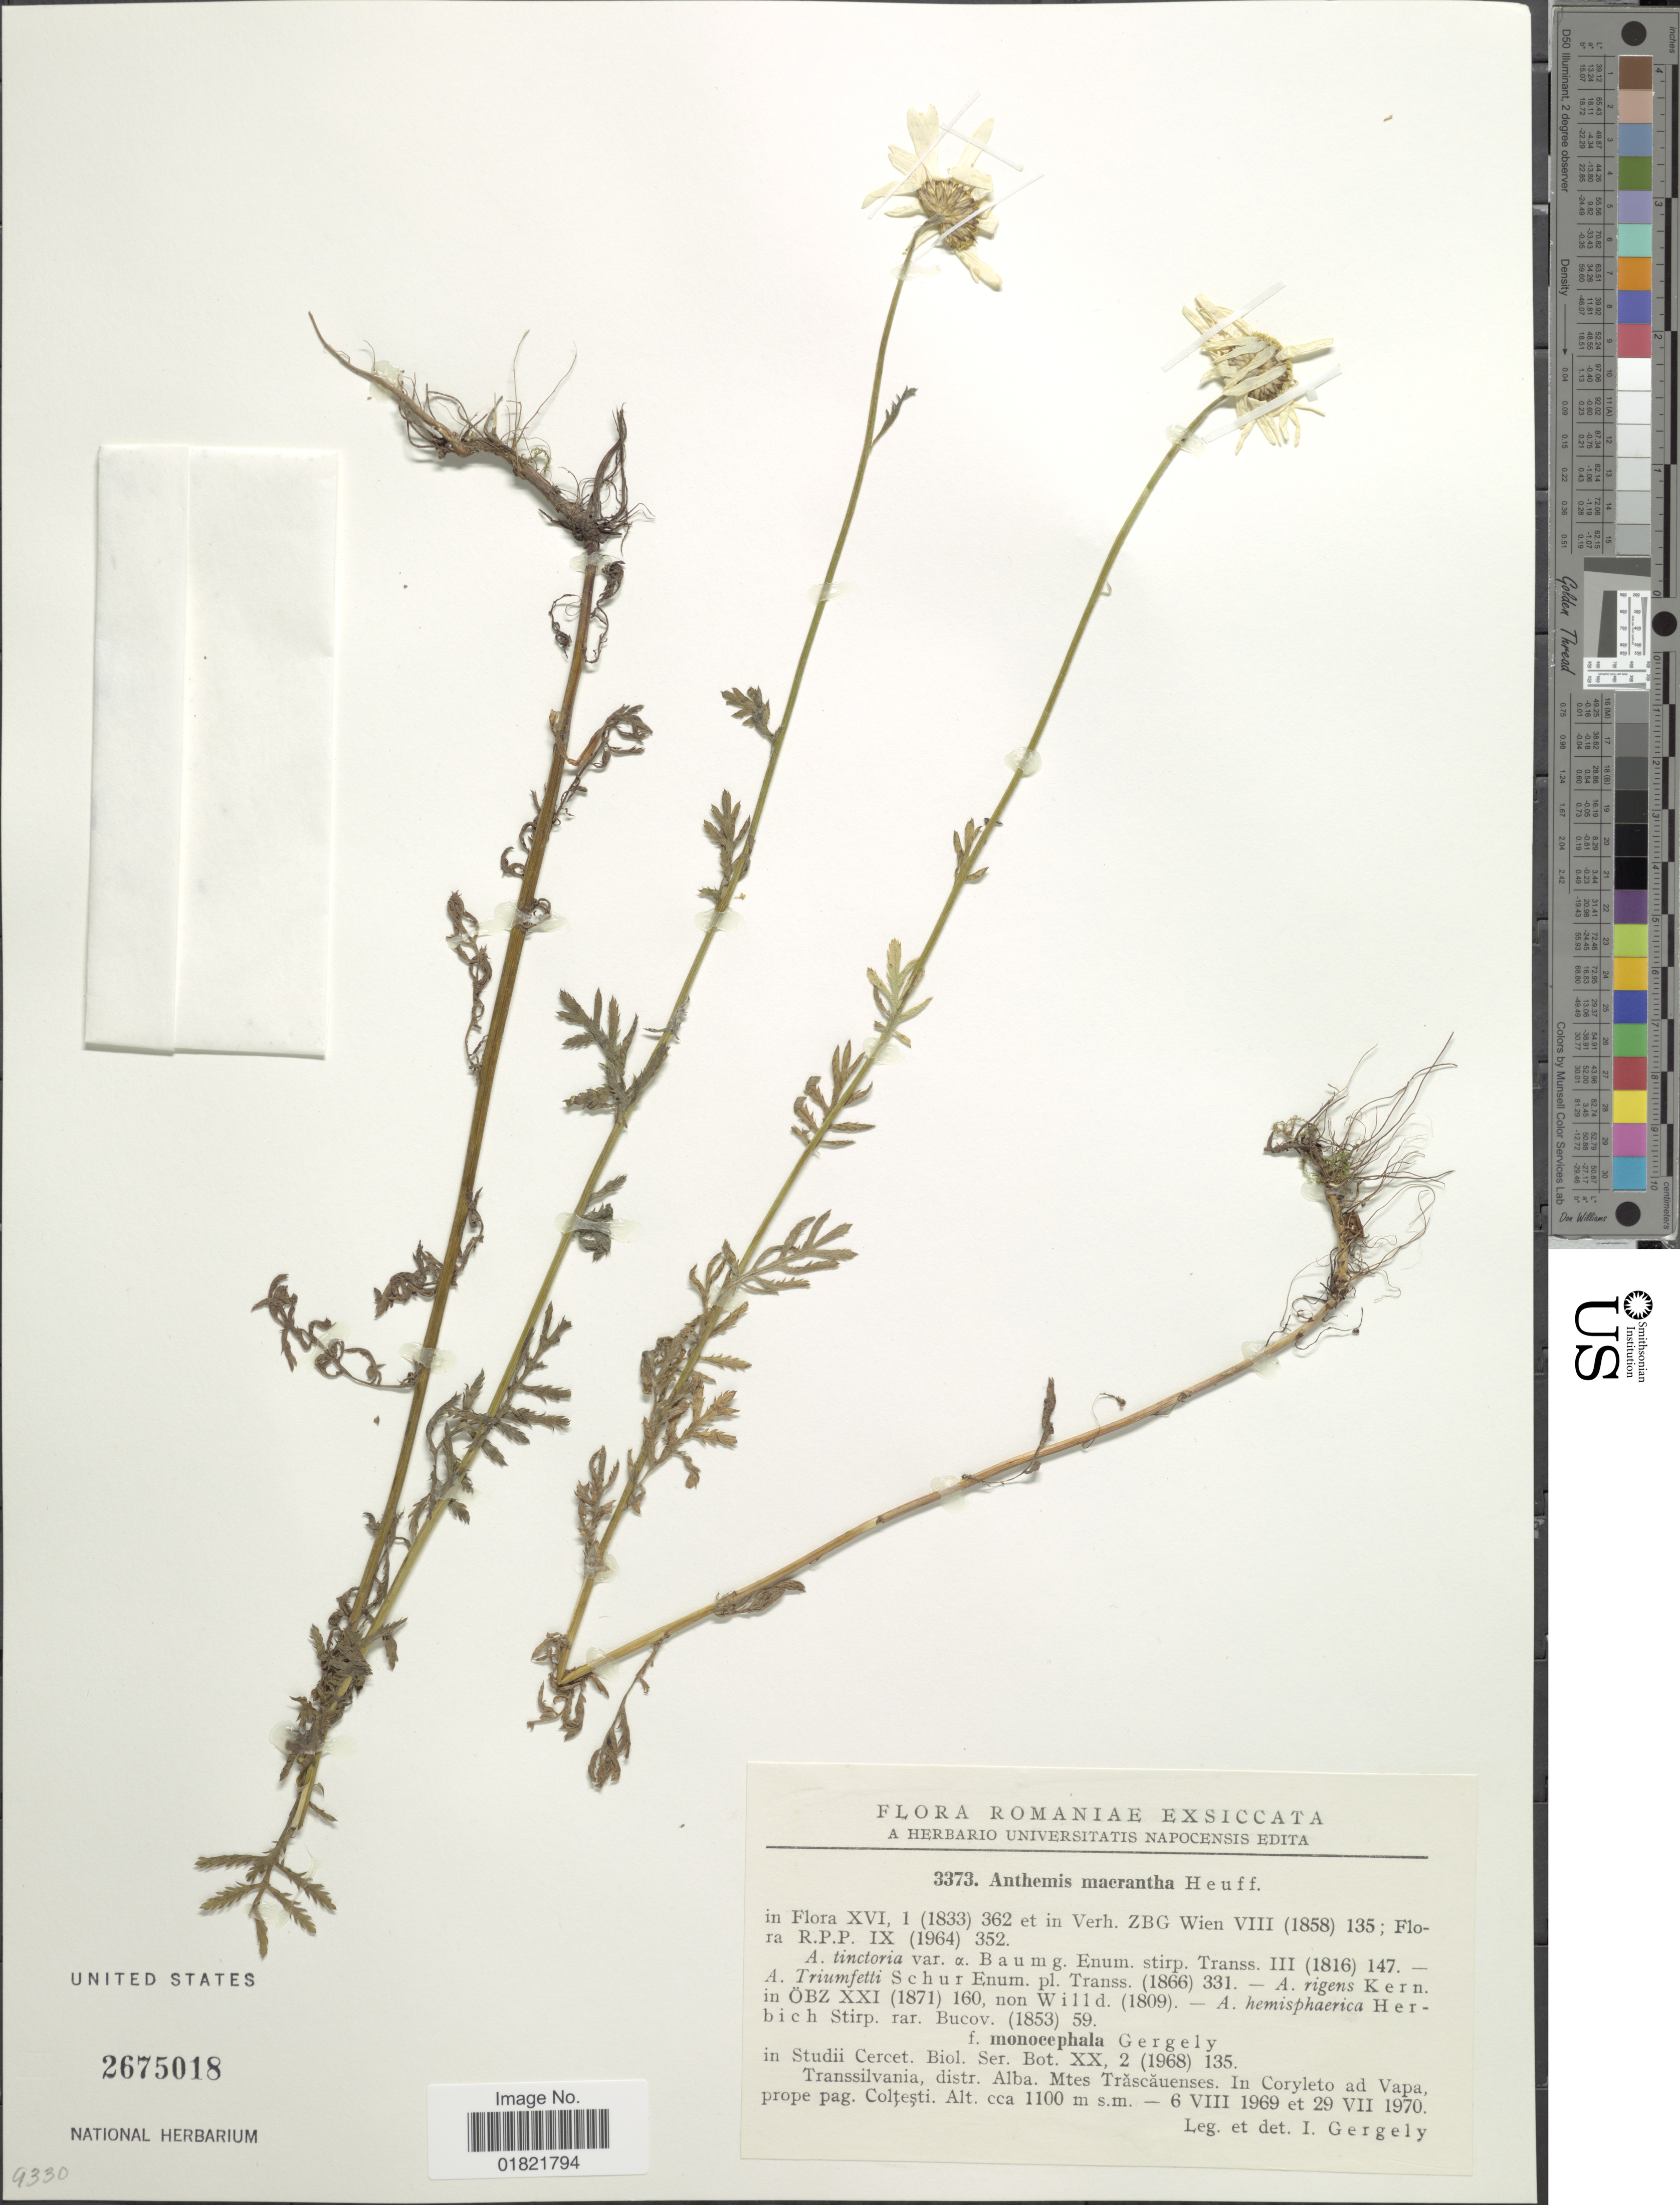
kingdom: Plantae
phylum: Tracheophyta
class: Magnoliopsida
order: Asterales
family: Asteraceae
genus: Anthemis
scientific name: Anthemis macrantha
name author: Heuff.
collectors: I. Gergely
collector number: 3373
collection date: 1969-08-06/1970-07-29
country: Romania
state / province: Alba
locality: Transsilvania, dist. Alba. Mtes Trascauenses. In Coryleto ad Vapa, prope pag. Coltesti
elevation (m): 1100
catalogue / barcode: US 2675018